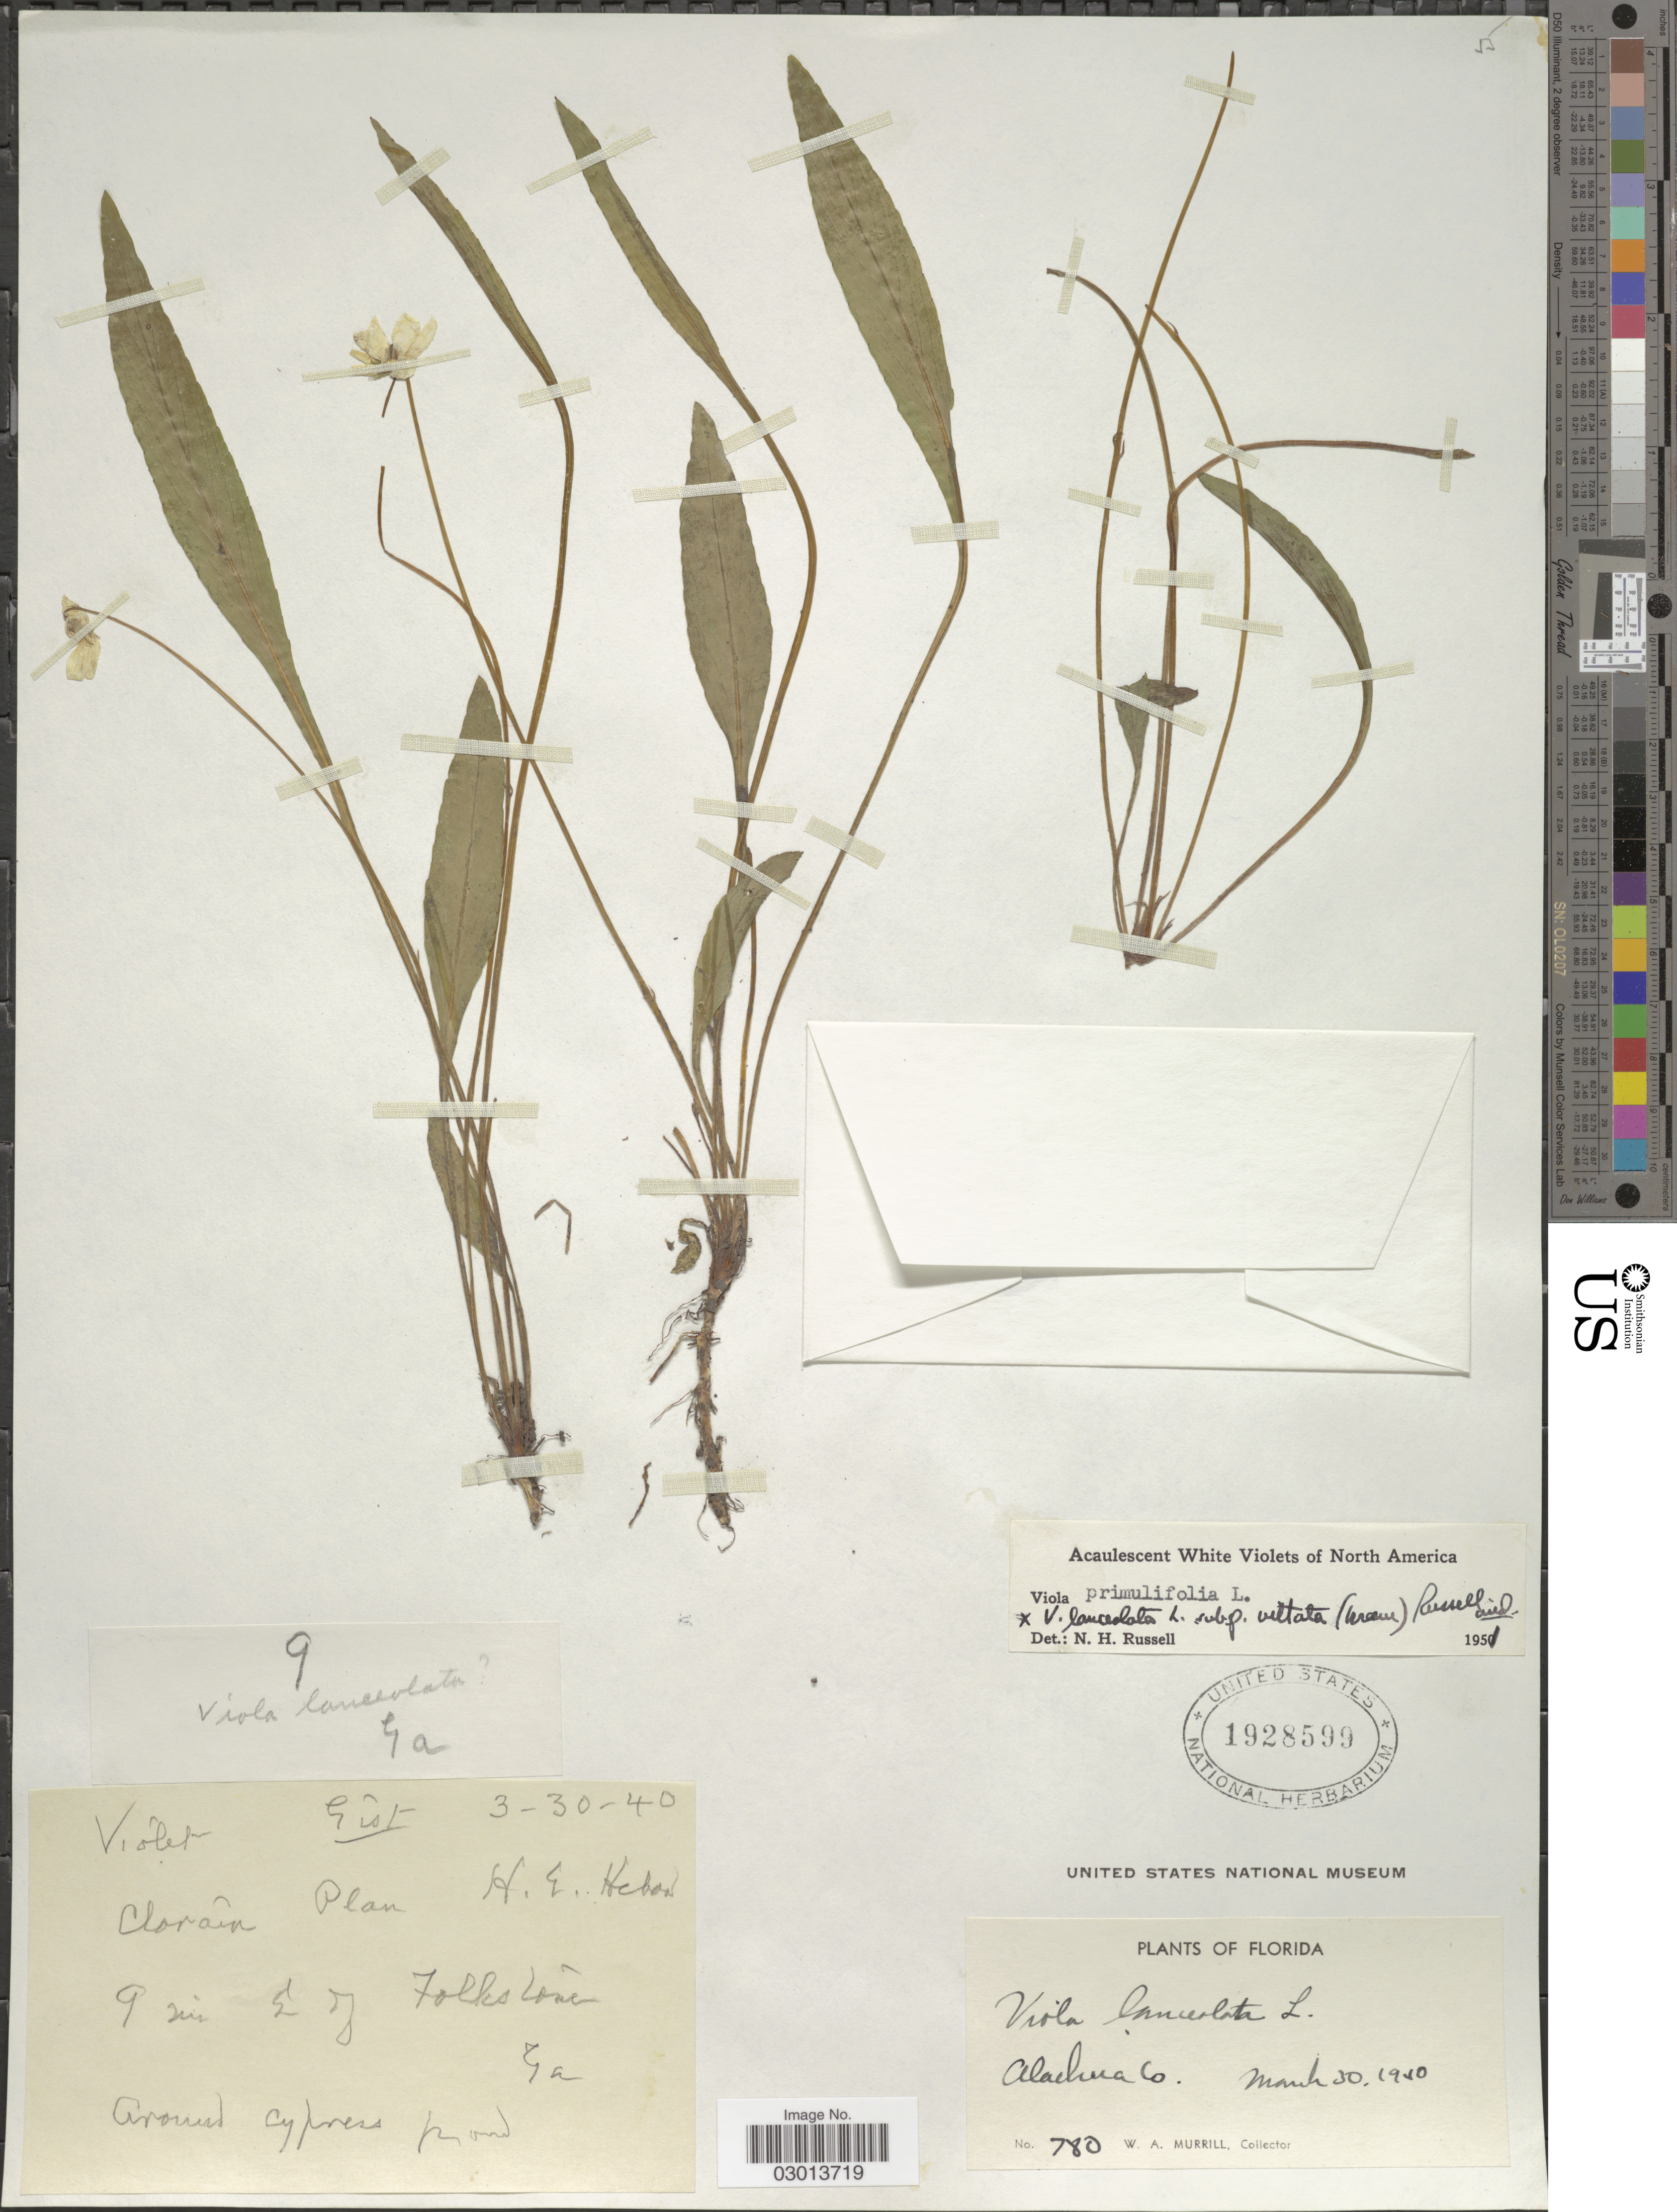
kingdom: Plantae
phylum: Tracheophyta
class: Magnoliopsida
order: Malpighiales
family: Violaceae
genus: Viola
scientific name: Viola primulifolia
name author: L.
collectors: W. A. Murrill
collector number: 780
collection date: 1940-03-30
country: United States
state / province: Florida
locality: Alachua Co.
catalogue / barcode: US 1928599